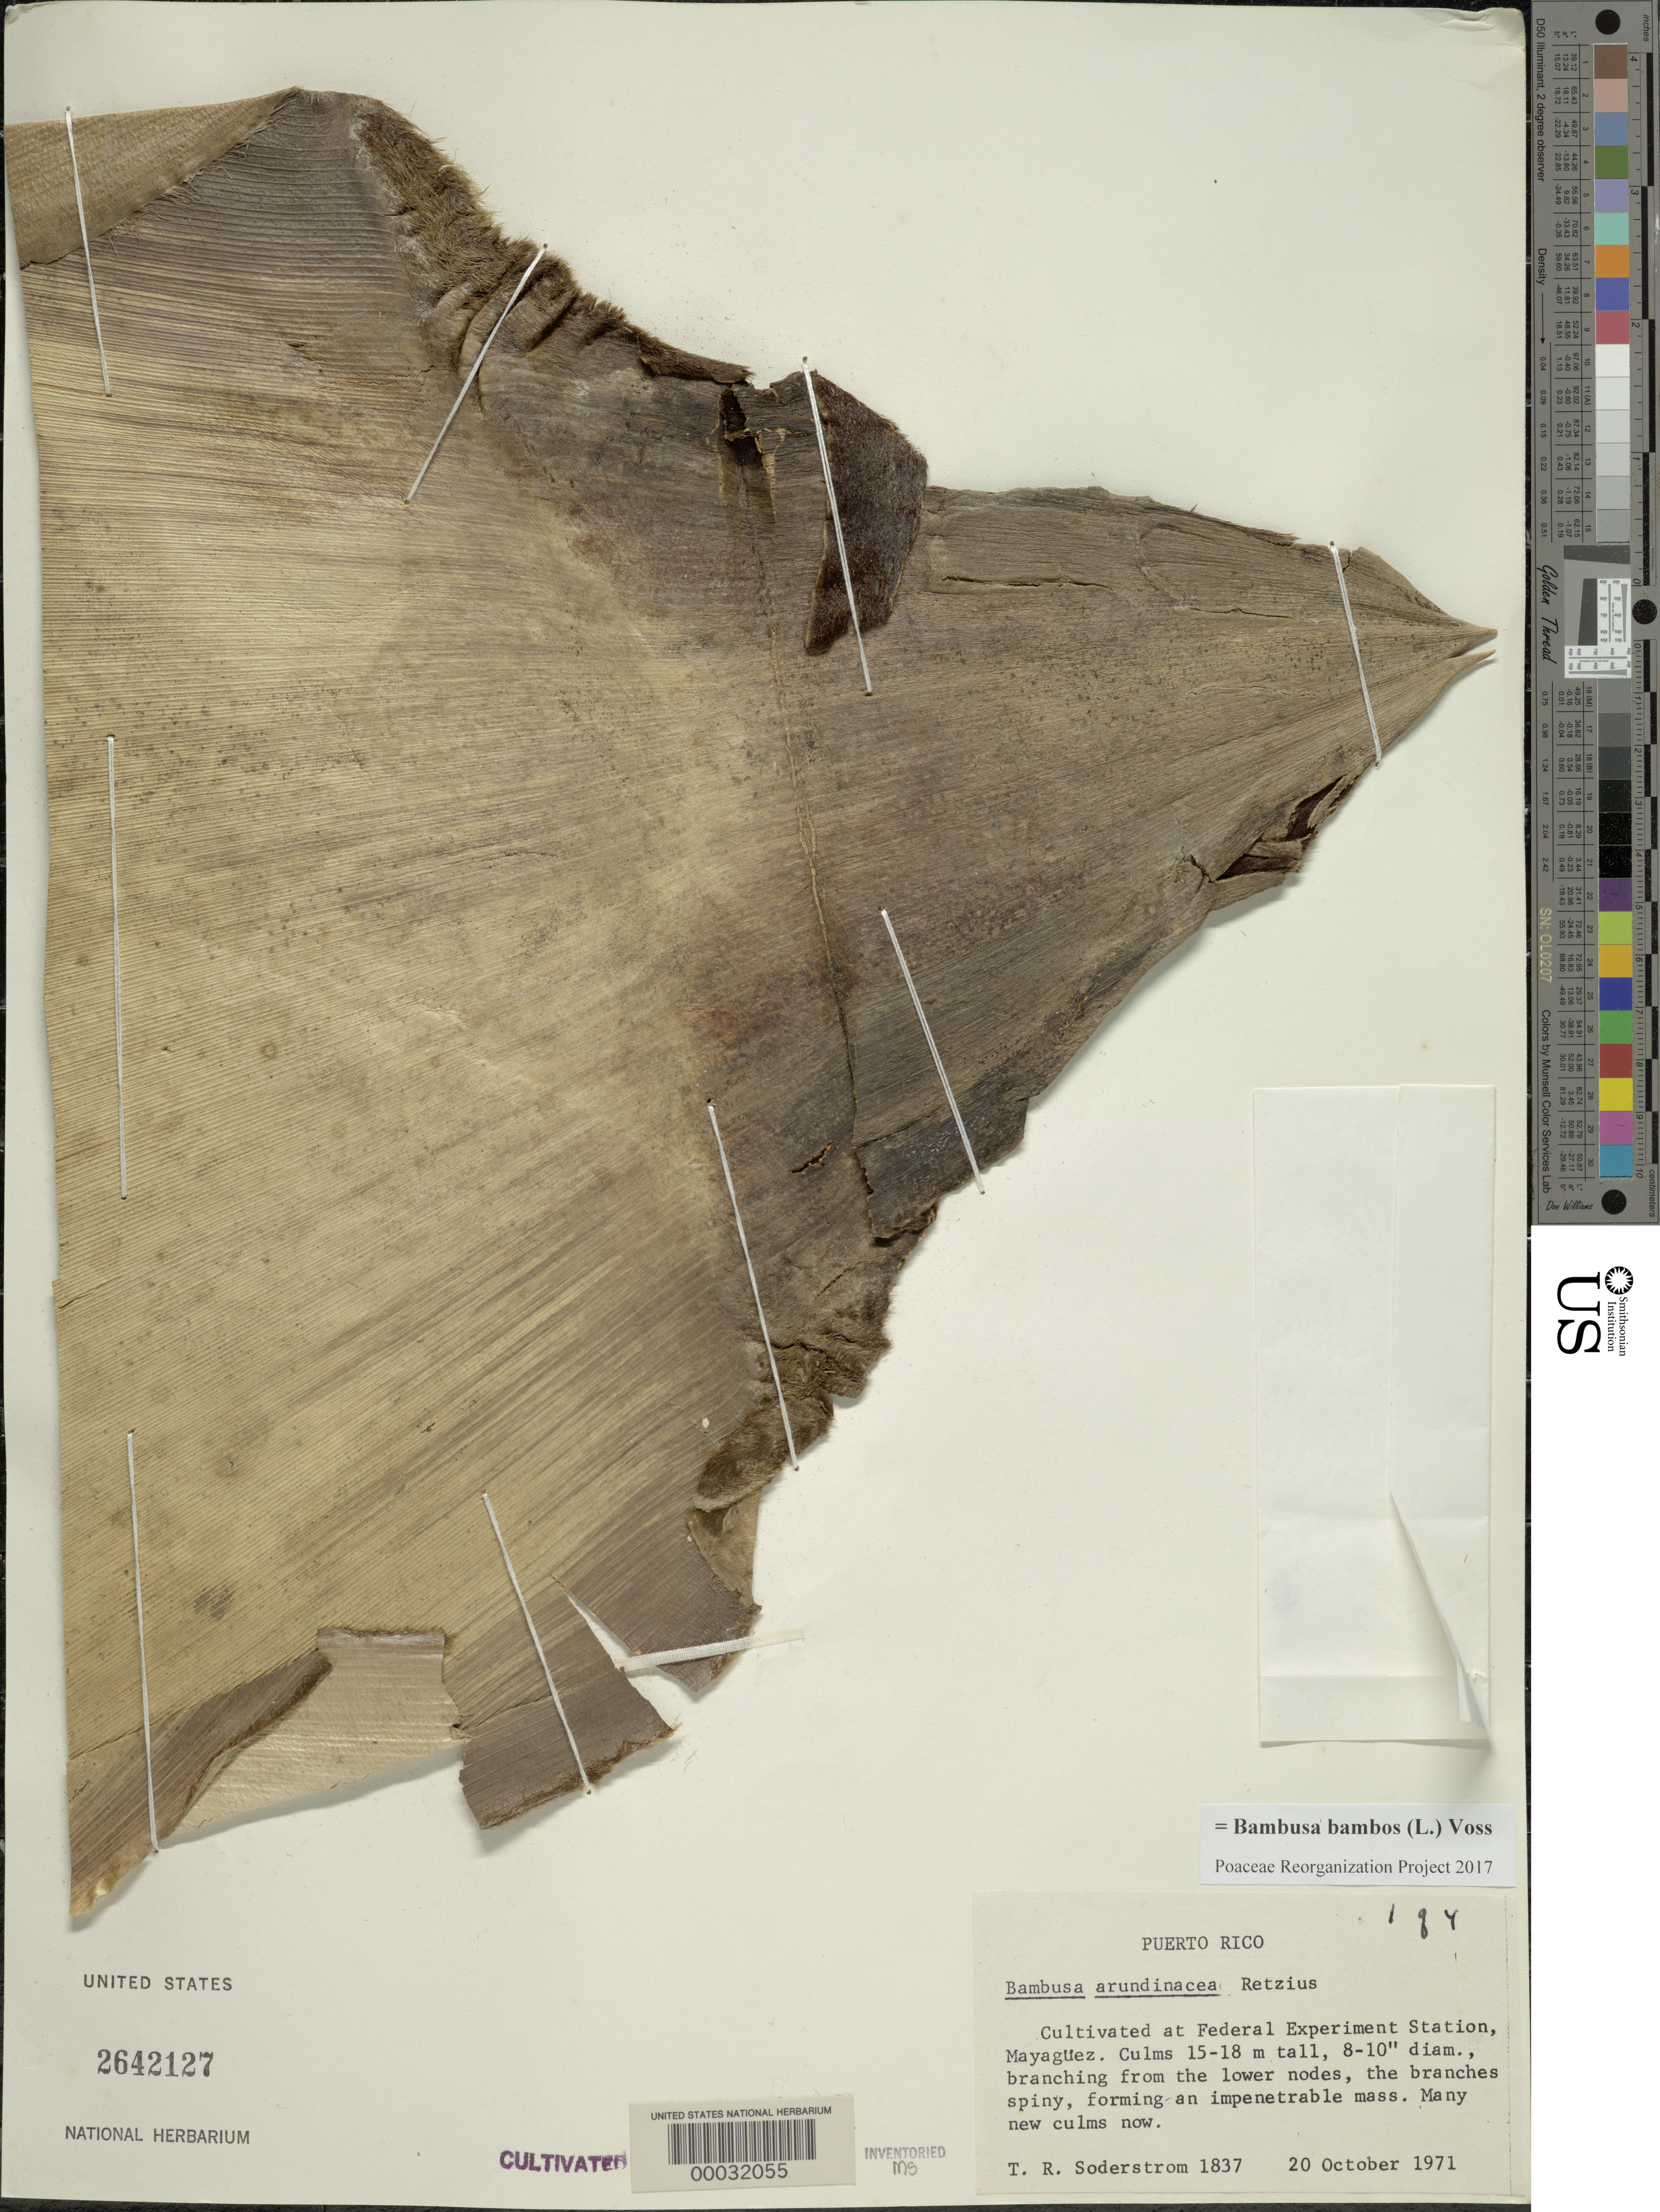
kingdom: Plantae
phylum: Tracheophyta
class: Liliopsida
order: Poales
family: Poaceae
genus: Bambusa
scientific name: Bambusa bambos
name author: (L.) Voss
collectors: T. R. Soderstrom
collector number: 1837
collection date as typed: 20 Oct 1971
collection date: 1971-10-20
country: Puerto Rico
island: Greater Antilles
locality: Federal Experimental Station-Mayaguez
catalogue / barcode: US 2642127